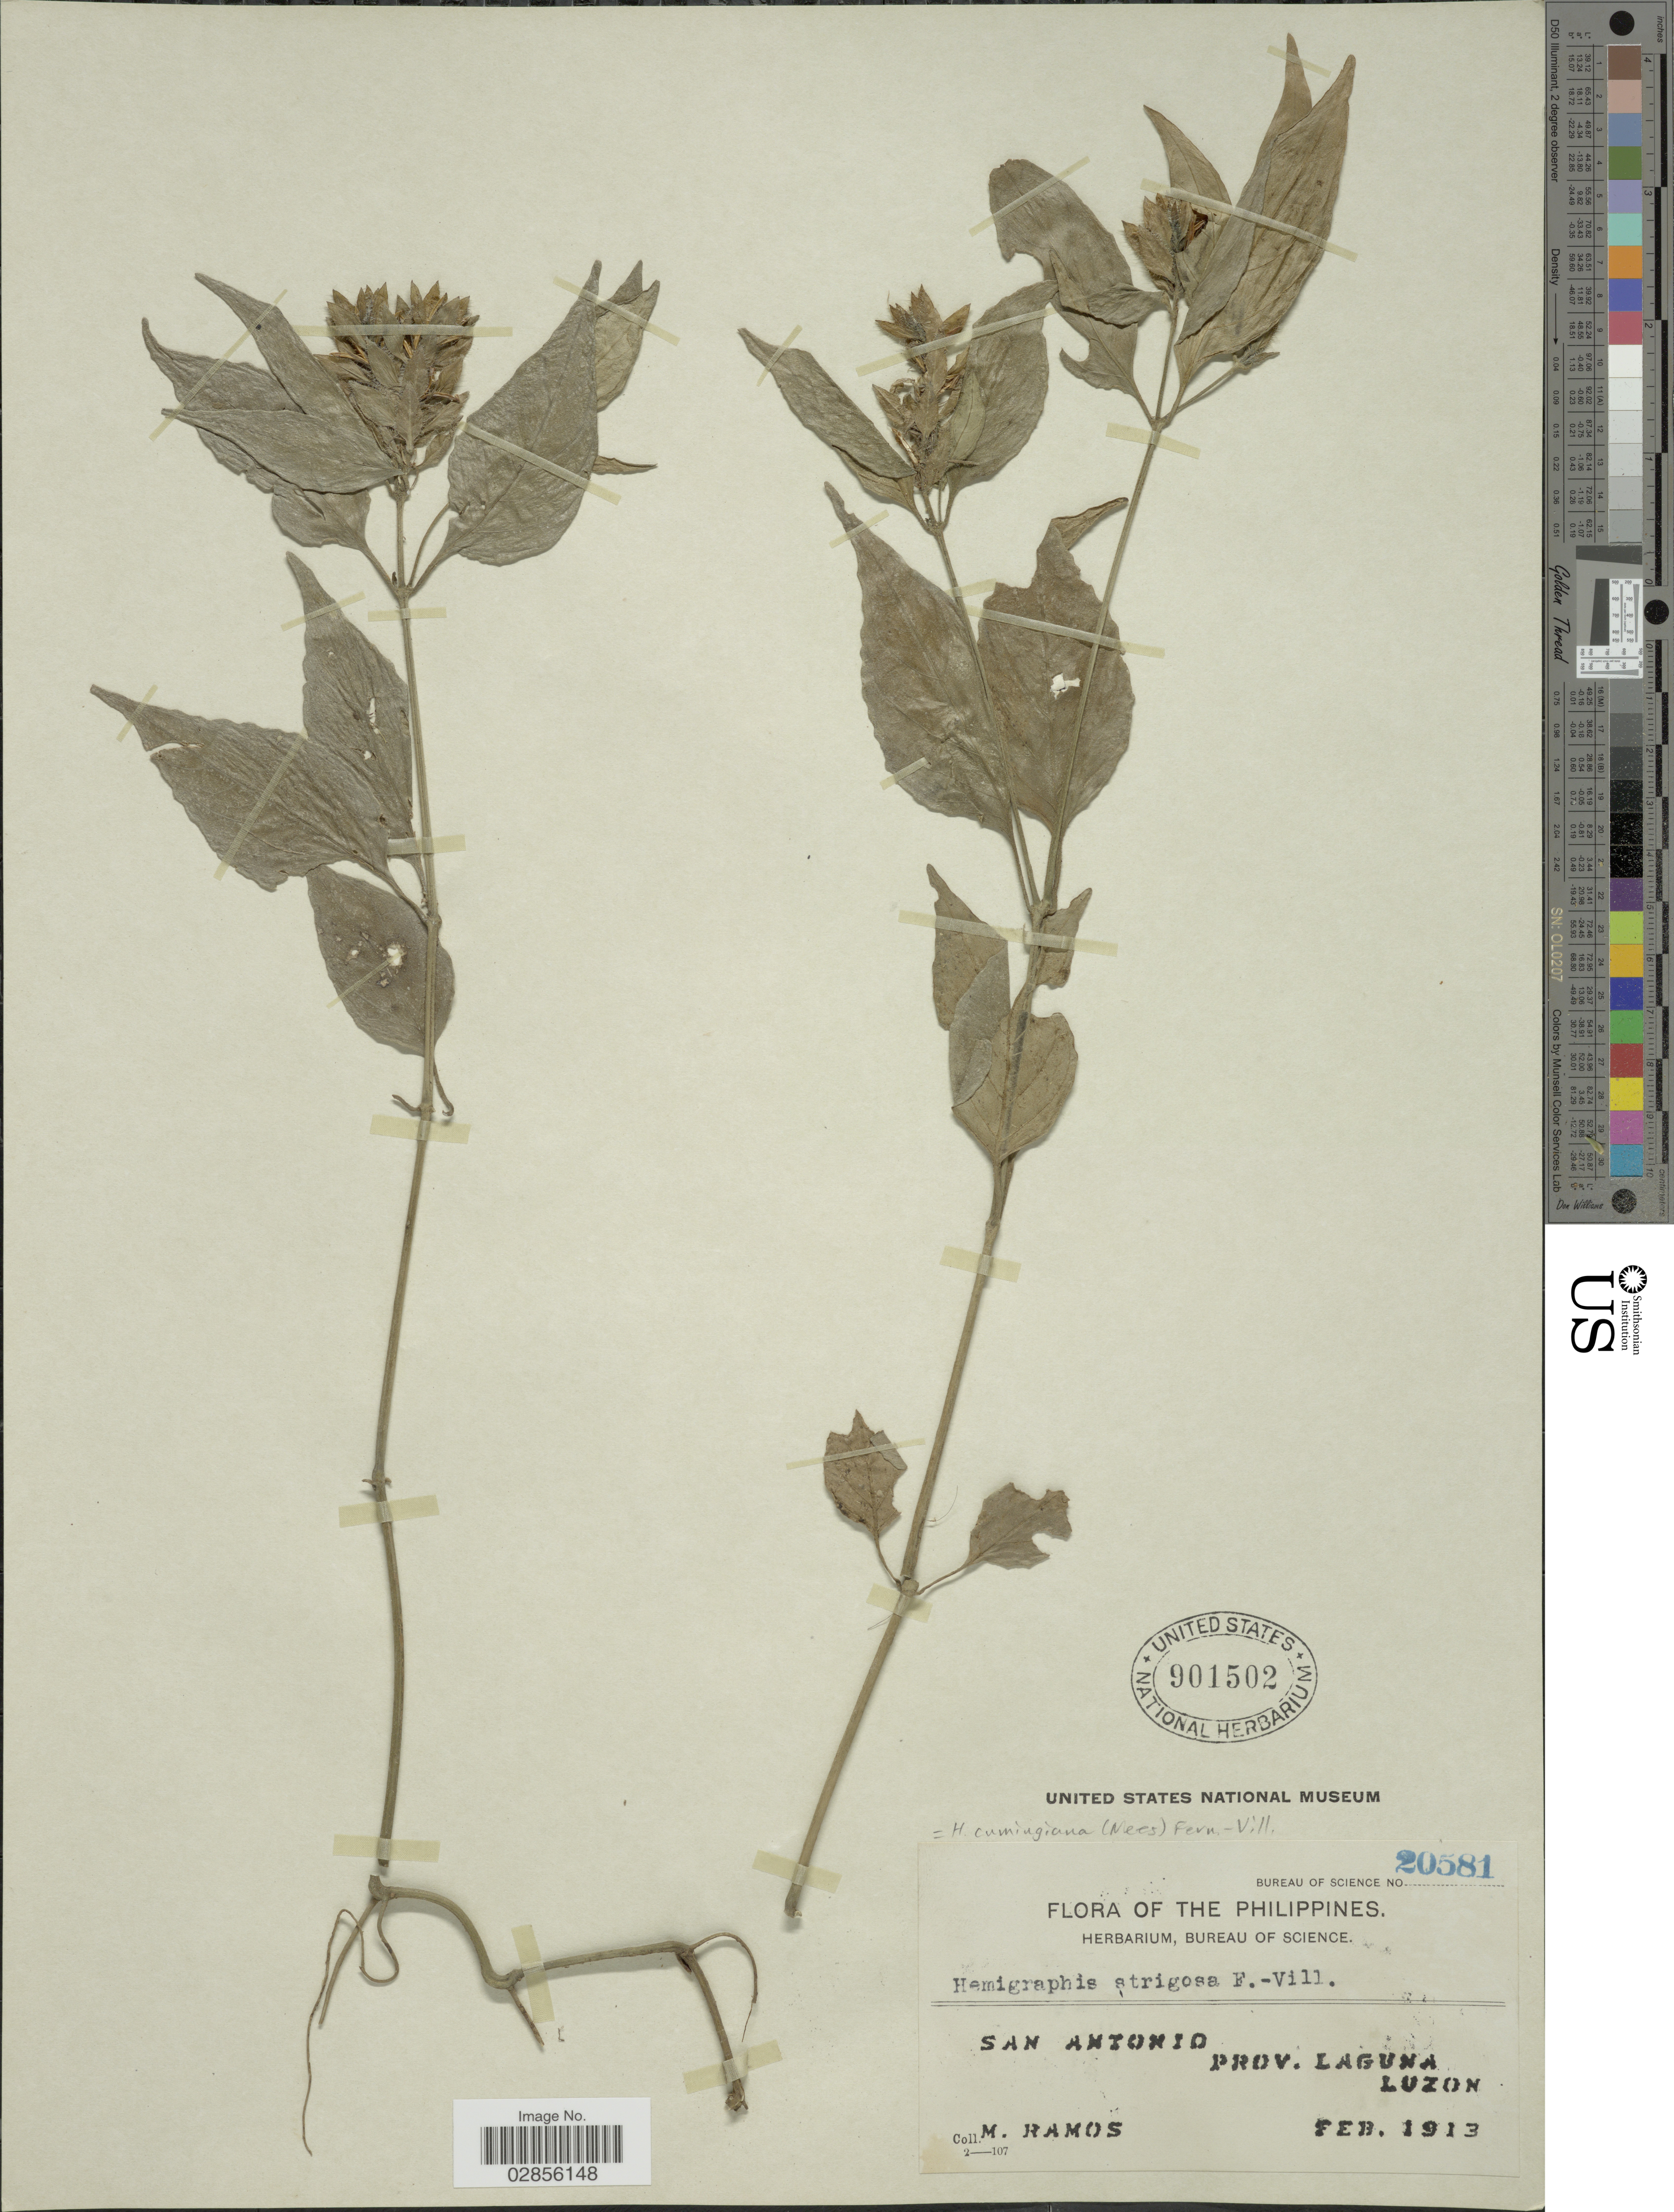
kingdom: Plantae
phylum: Tracheophyta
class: Magnoliopsida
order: Lamiales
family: Acanthaceae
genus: Hemigraphis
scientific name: Hemigraphis cumingiana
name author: Fern.-Vill.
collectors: M. Ramos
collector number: Bureau of Science 20581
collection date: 1913-02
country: Philippines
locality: San Antonio Prov. Laguna, Luzon.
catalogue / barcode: US 901502